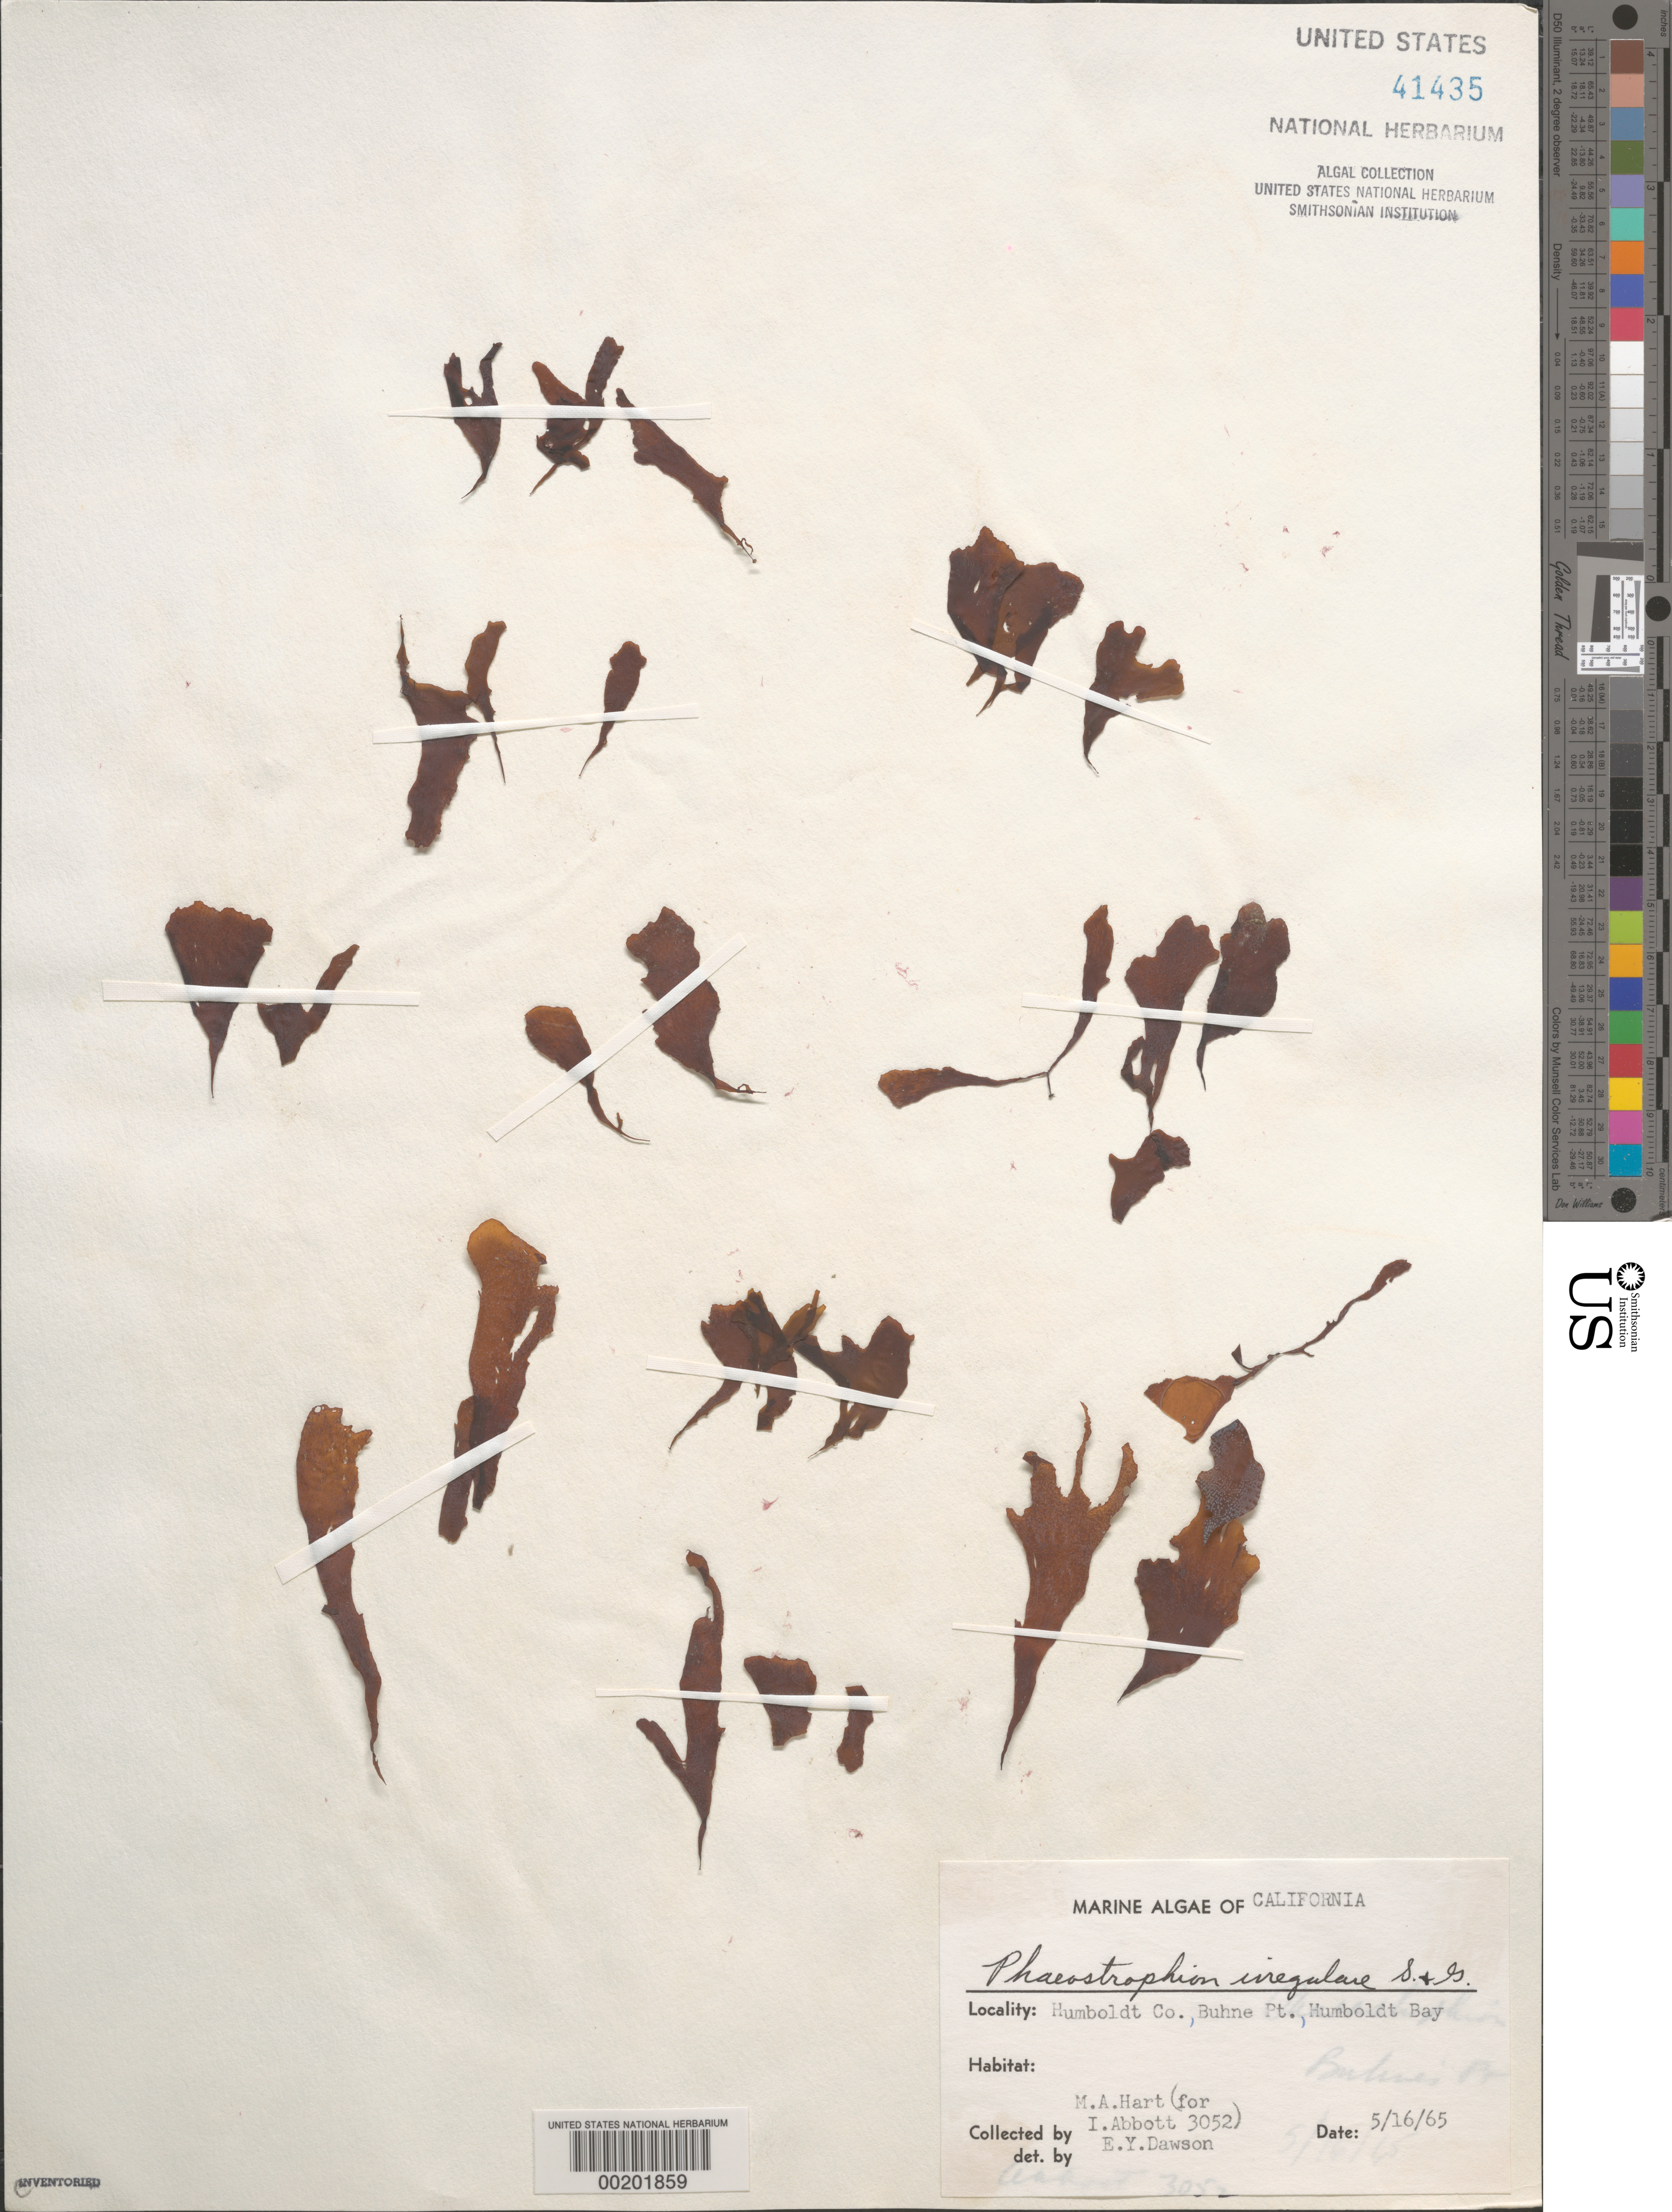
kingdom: Chromista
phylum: Ochrophyta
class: Phaeophyceae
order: Laminariales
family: Laminariaceae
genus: Phaeostrophion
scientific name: Phaeostrophion irregulare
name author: Setch. & N.L. Gardner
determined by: Dawson, E. Y.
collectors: M. A. Hart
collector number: IAA 3052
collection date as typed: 16 May 1965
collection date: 1965-05-16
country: United States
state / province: California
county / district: Humboldt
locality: Buhne Point, Humboldt Bay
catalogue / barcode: US 41435